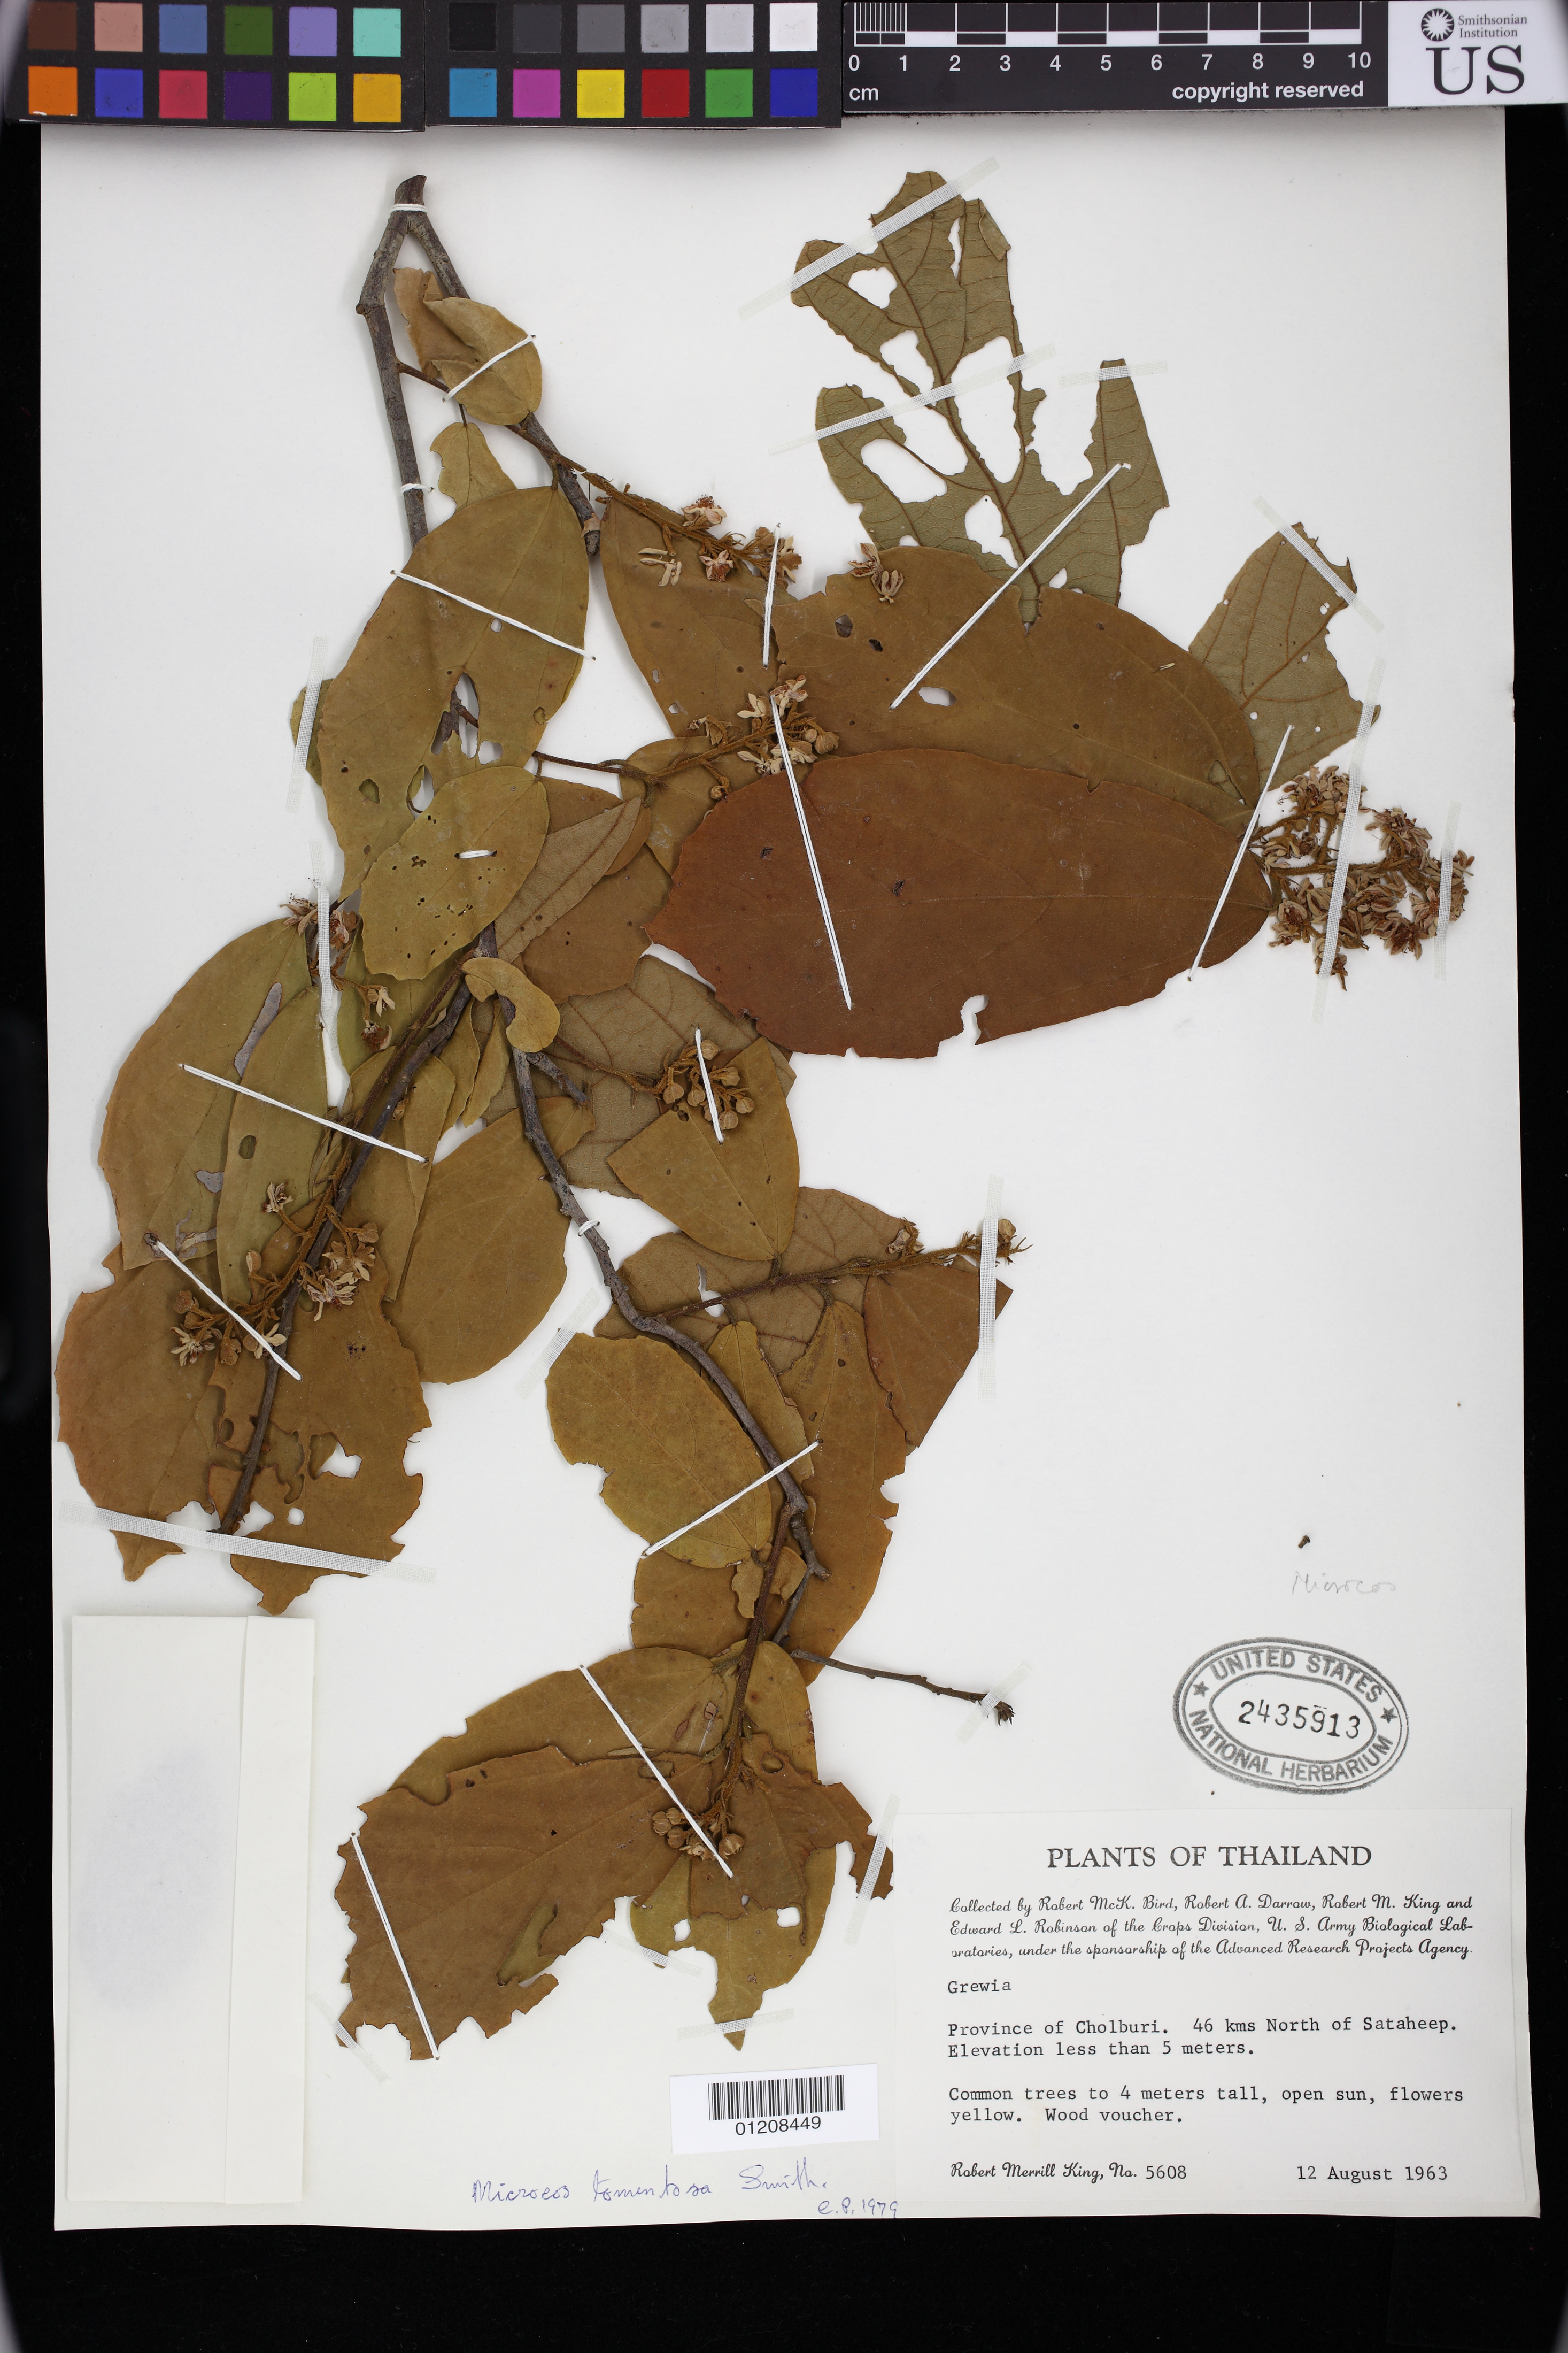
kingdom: Plantae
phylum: Tracheophyta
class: Magnoliopsida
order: Malvales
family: Malvaceae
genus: Microcos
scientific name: Microcos sp.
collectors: R. M. King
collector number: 5608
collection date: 1963-08-12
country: Thailand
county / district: Chon Buri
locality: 46 km North of Sattahip.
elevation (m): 5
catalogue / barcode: US 2435913